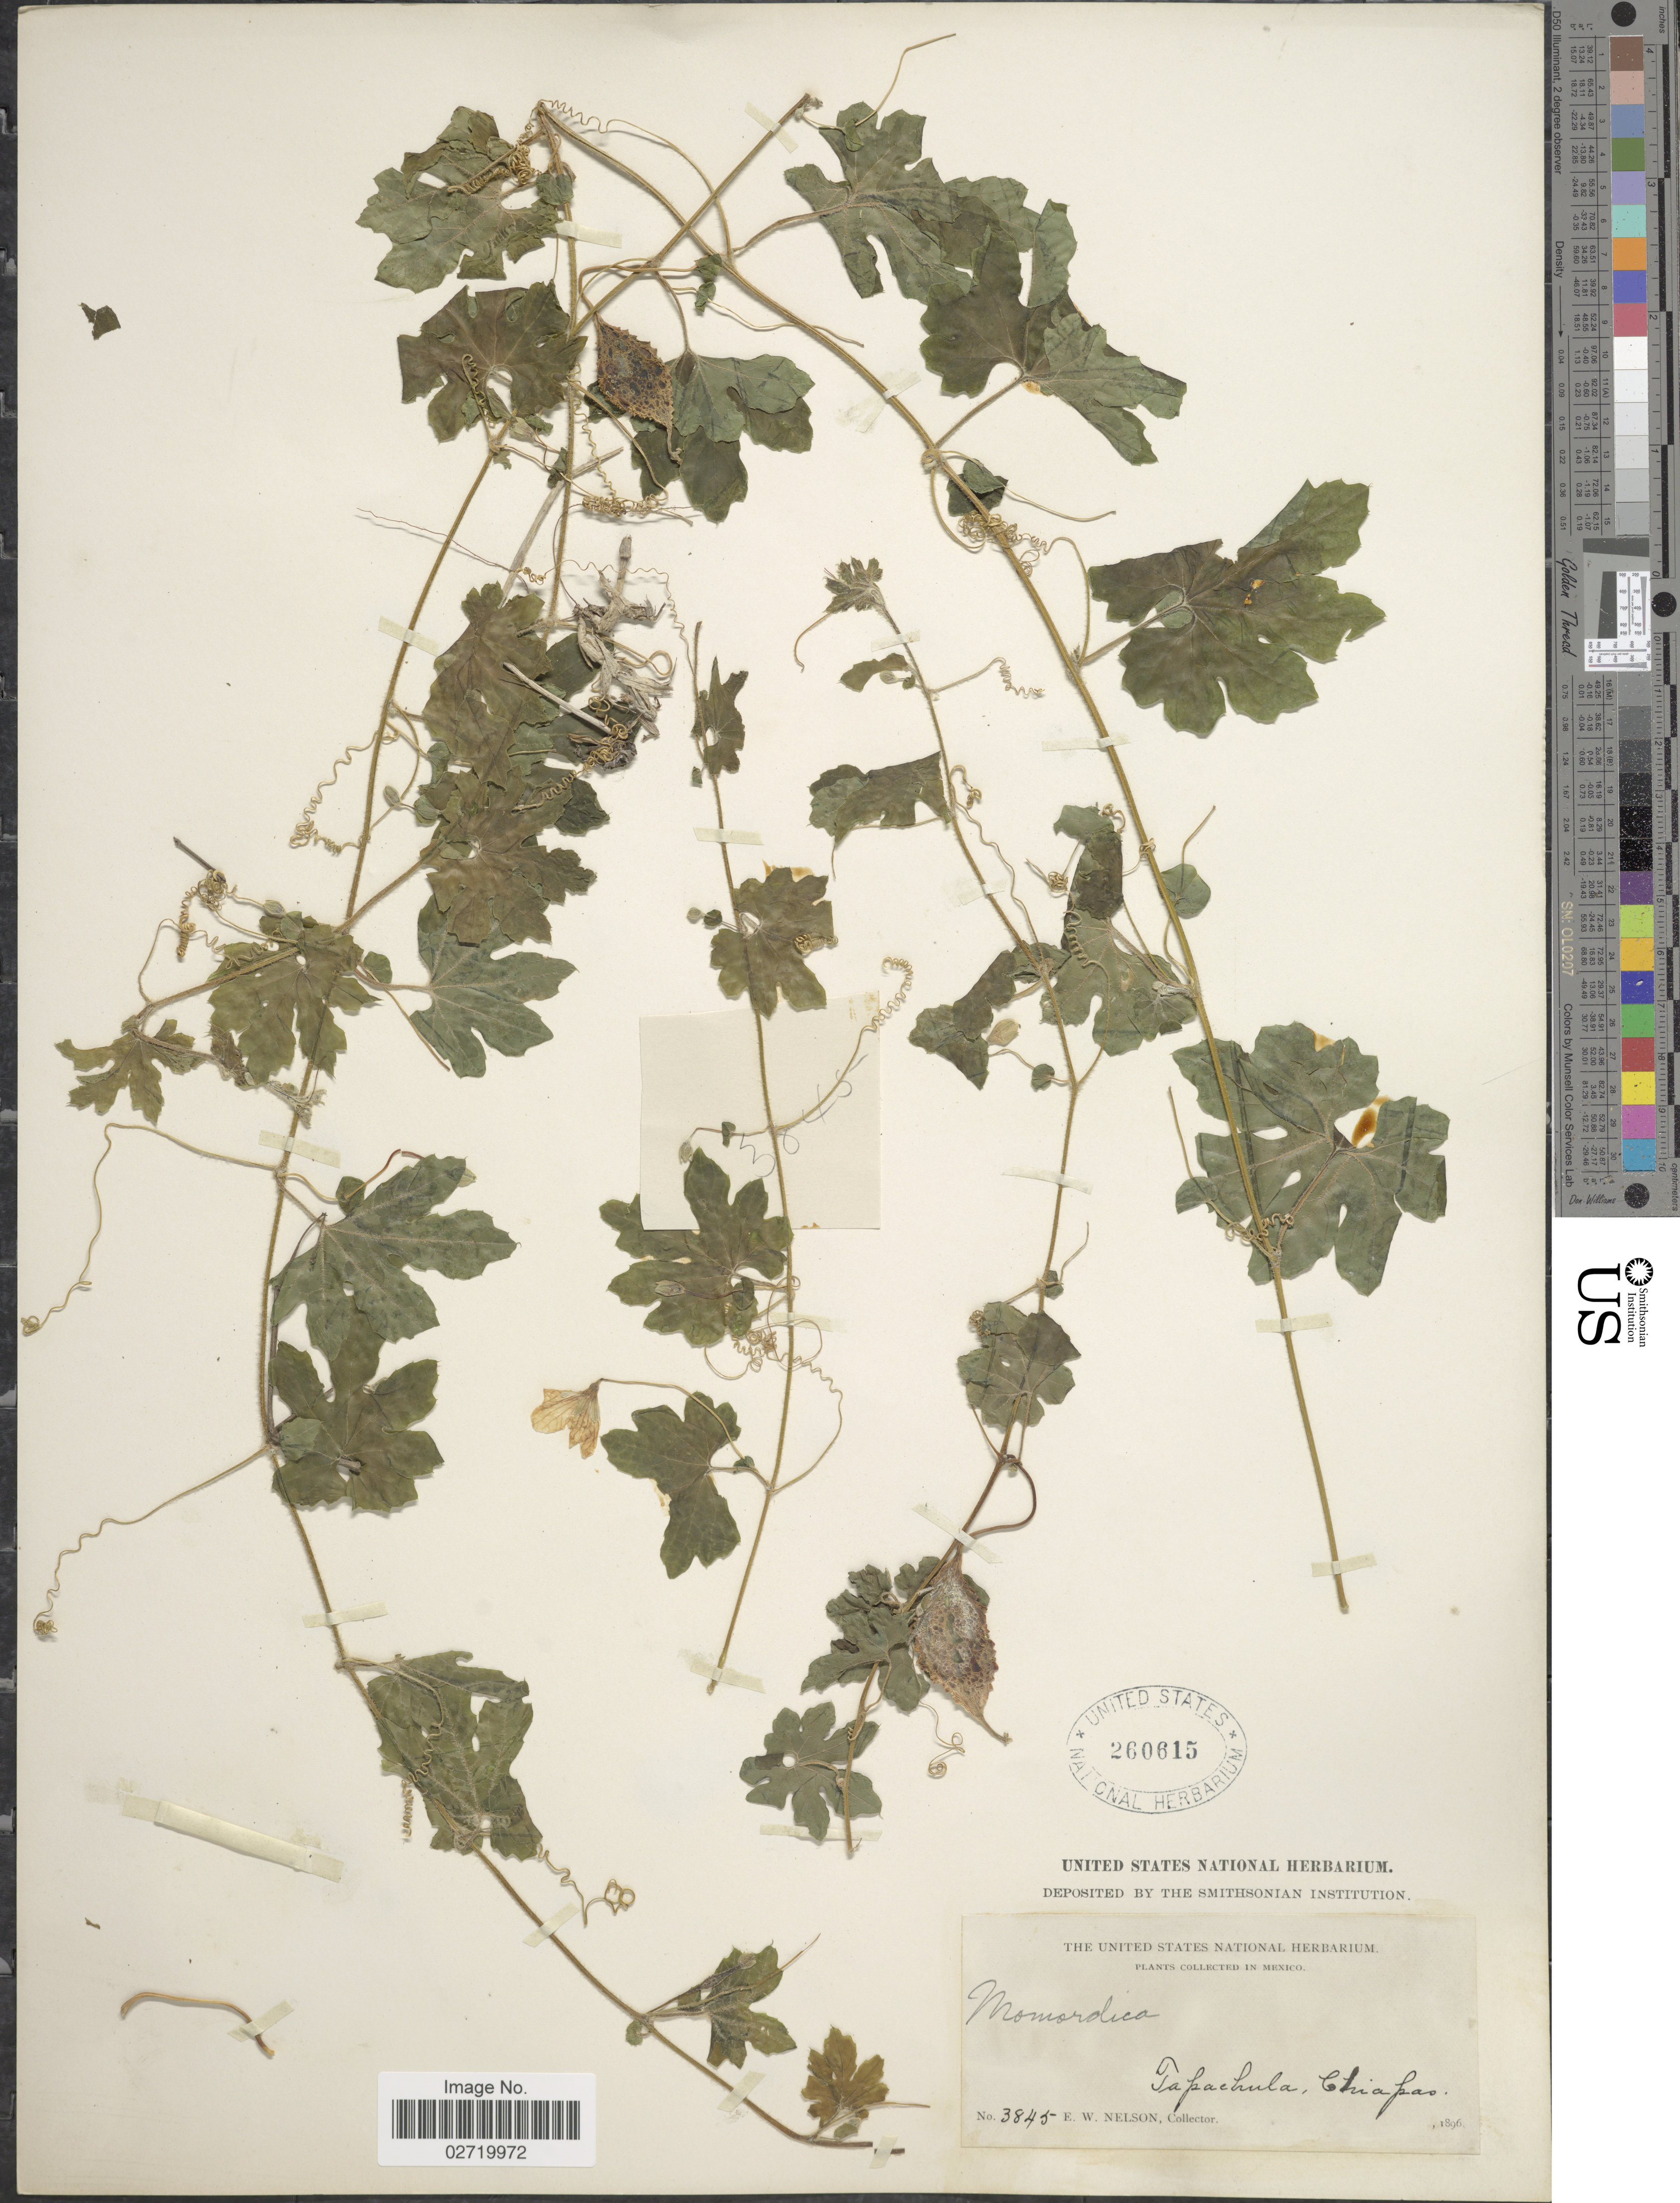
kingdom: Plantae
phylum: Tracheophyta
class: Magnoliopsida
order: Cucurbitales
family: Cucurbitaceae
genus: Momordica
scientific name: Momordica charantia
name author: L.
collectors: E. W. Nelson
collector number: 3845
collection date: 1896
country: Mexico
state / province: Chiapas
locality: Tapachula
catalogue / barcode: US 260615